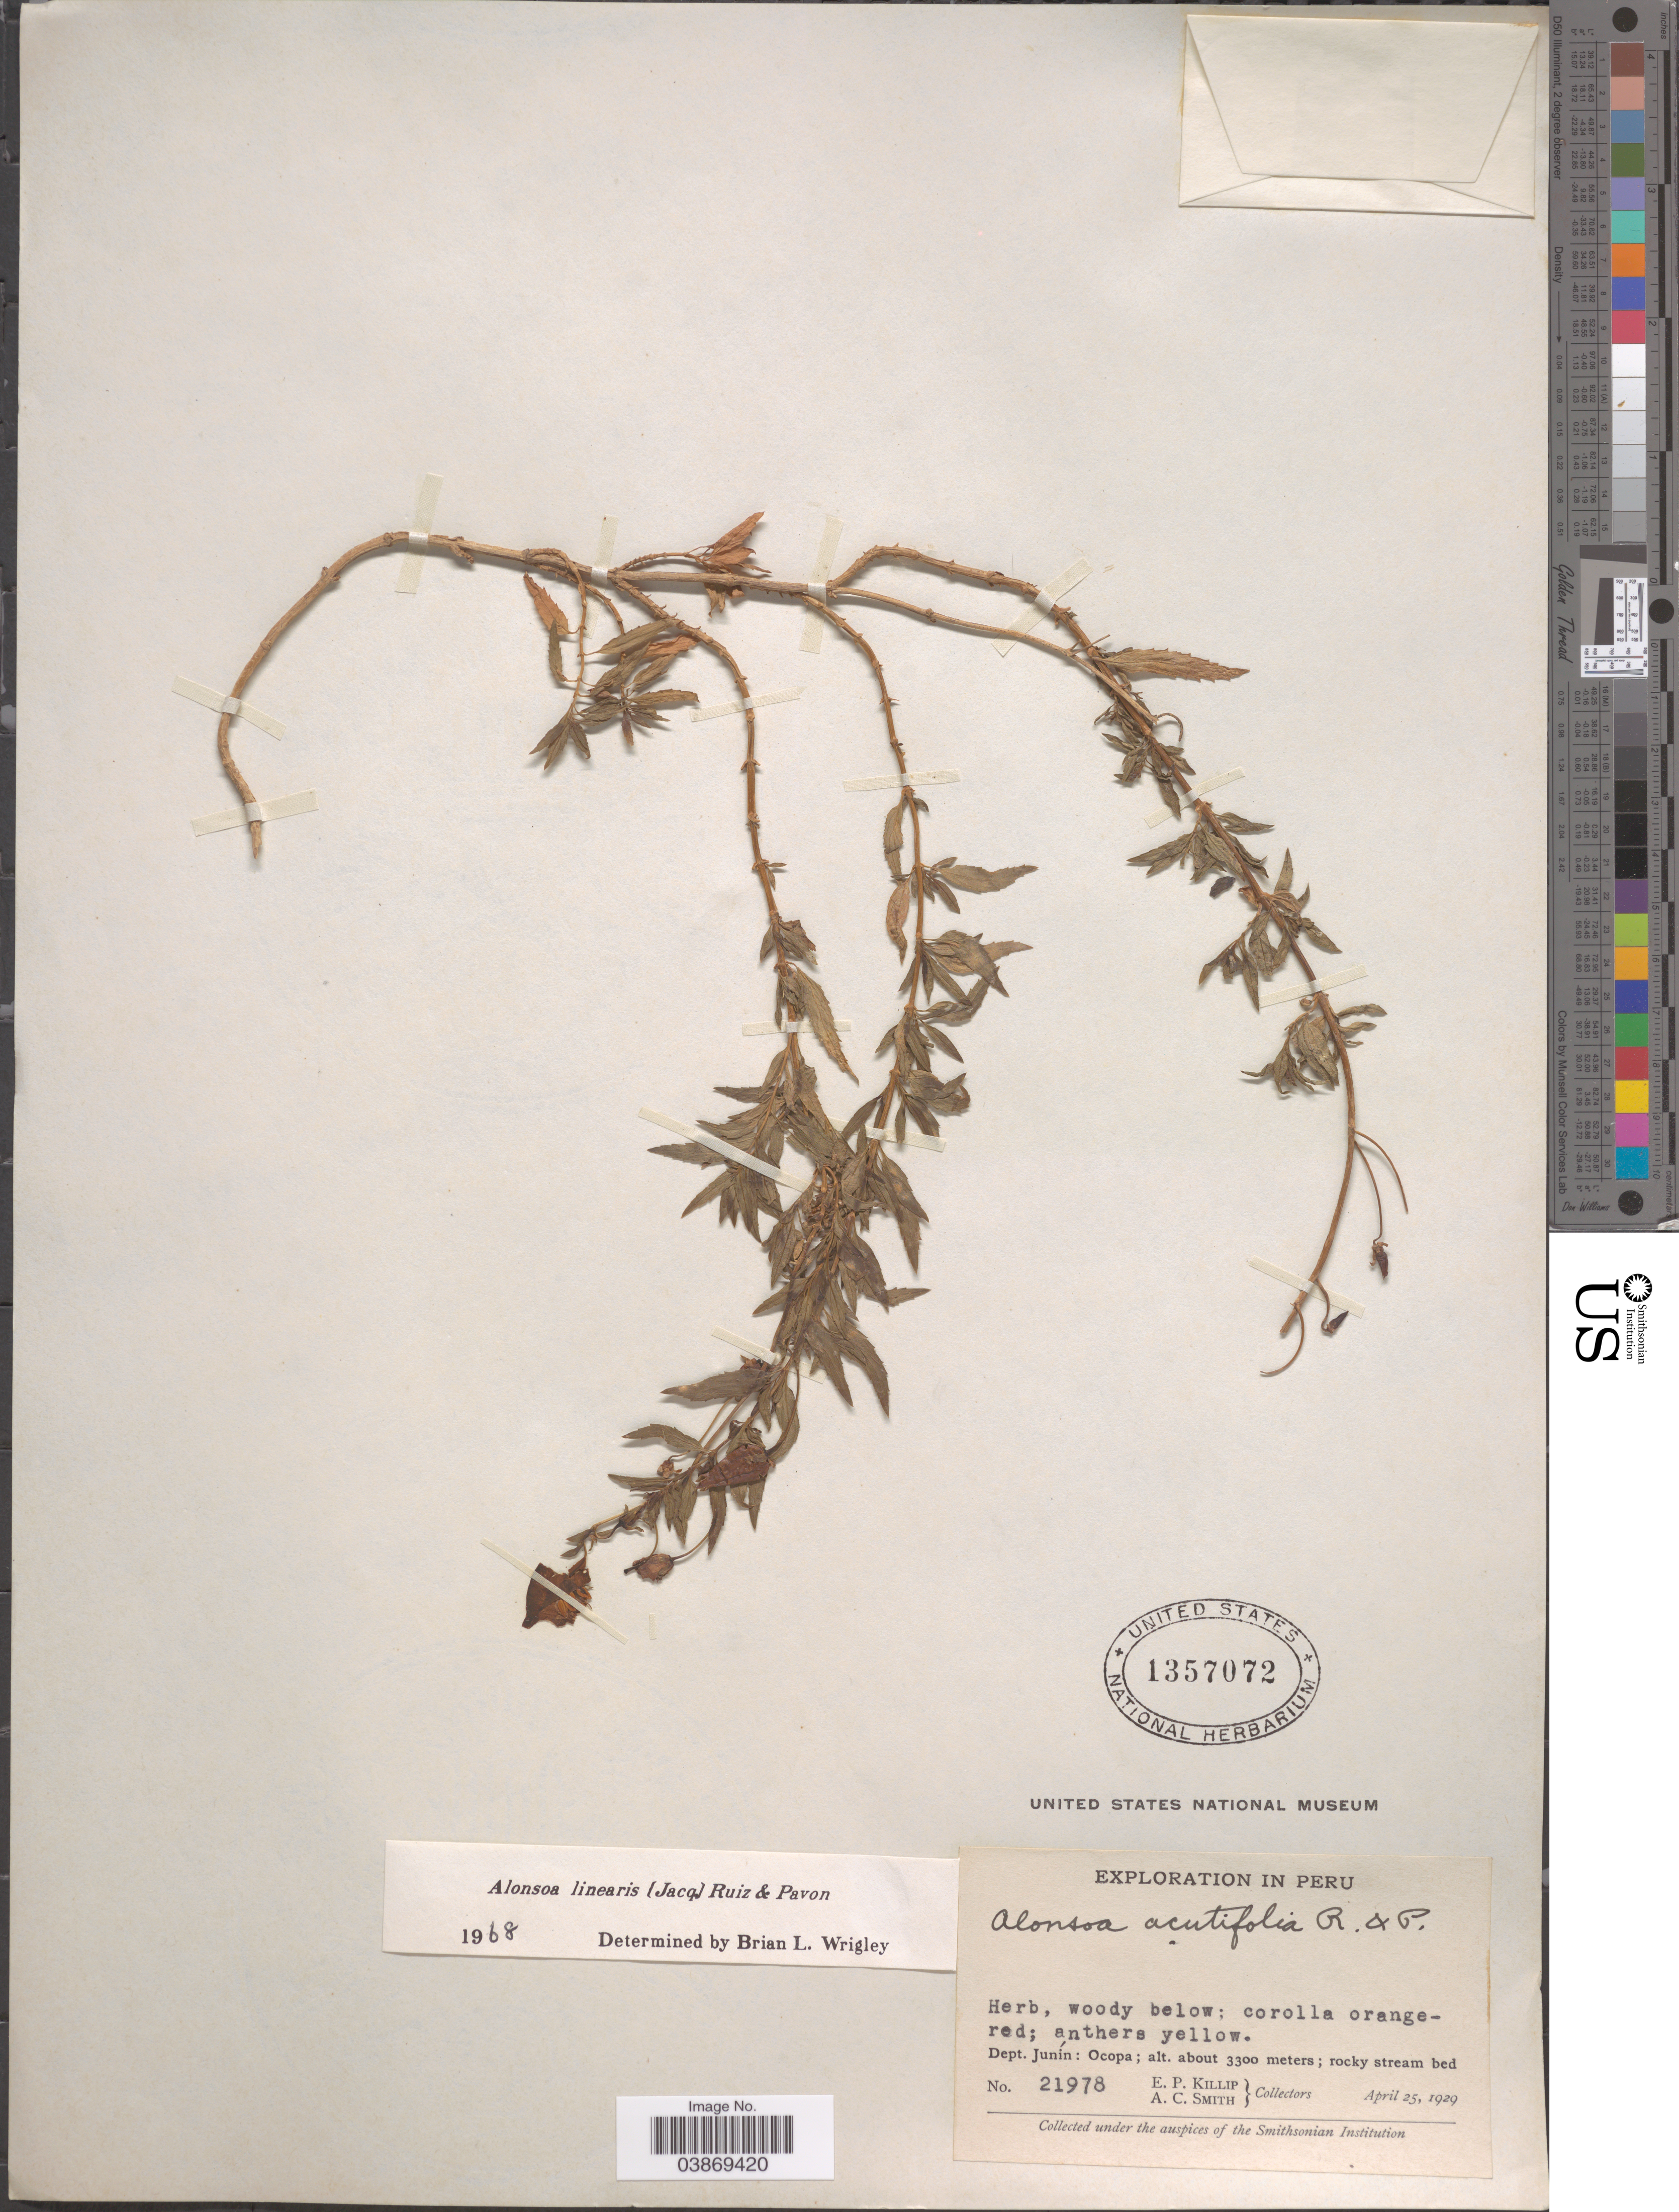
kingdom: Plantae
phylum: Tracheophyta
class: Magnoliopsida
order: Lamiales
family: Scrophulariaceae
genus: Alonsoa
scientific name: Alonsoa linearis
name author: (Jacq.) Ruiz & Pav.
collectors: E. P. Killip & A. C. Smith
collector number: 21978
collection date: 1929-04-25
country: Peru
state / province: Junín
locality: Dept. Junín: Ocopa.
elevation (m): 3300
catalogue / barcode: US 1357072